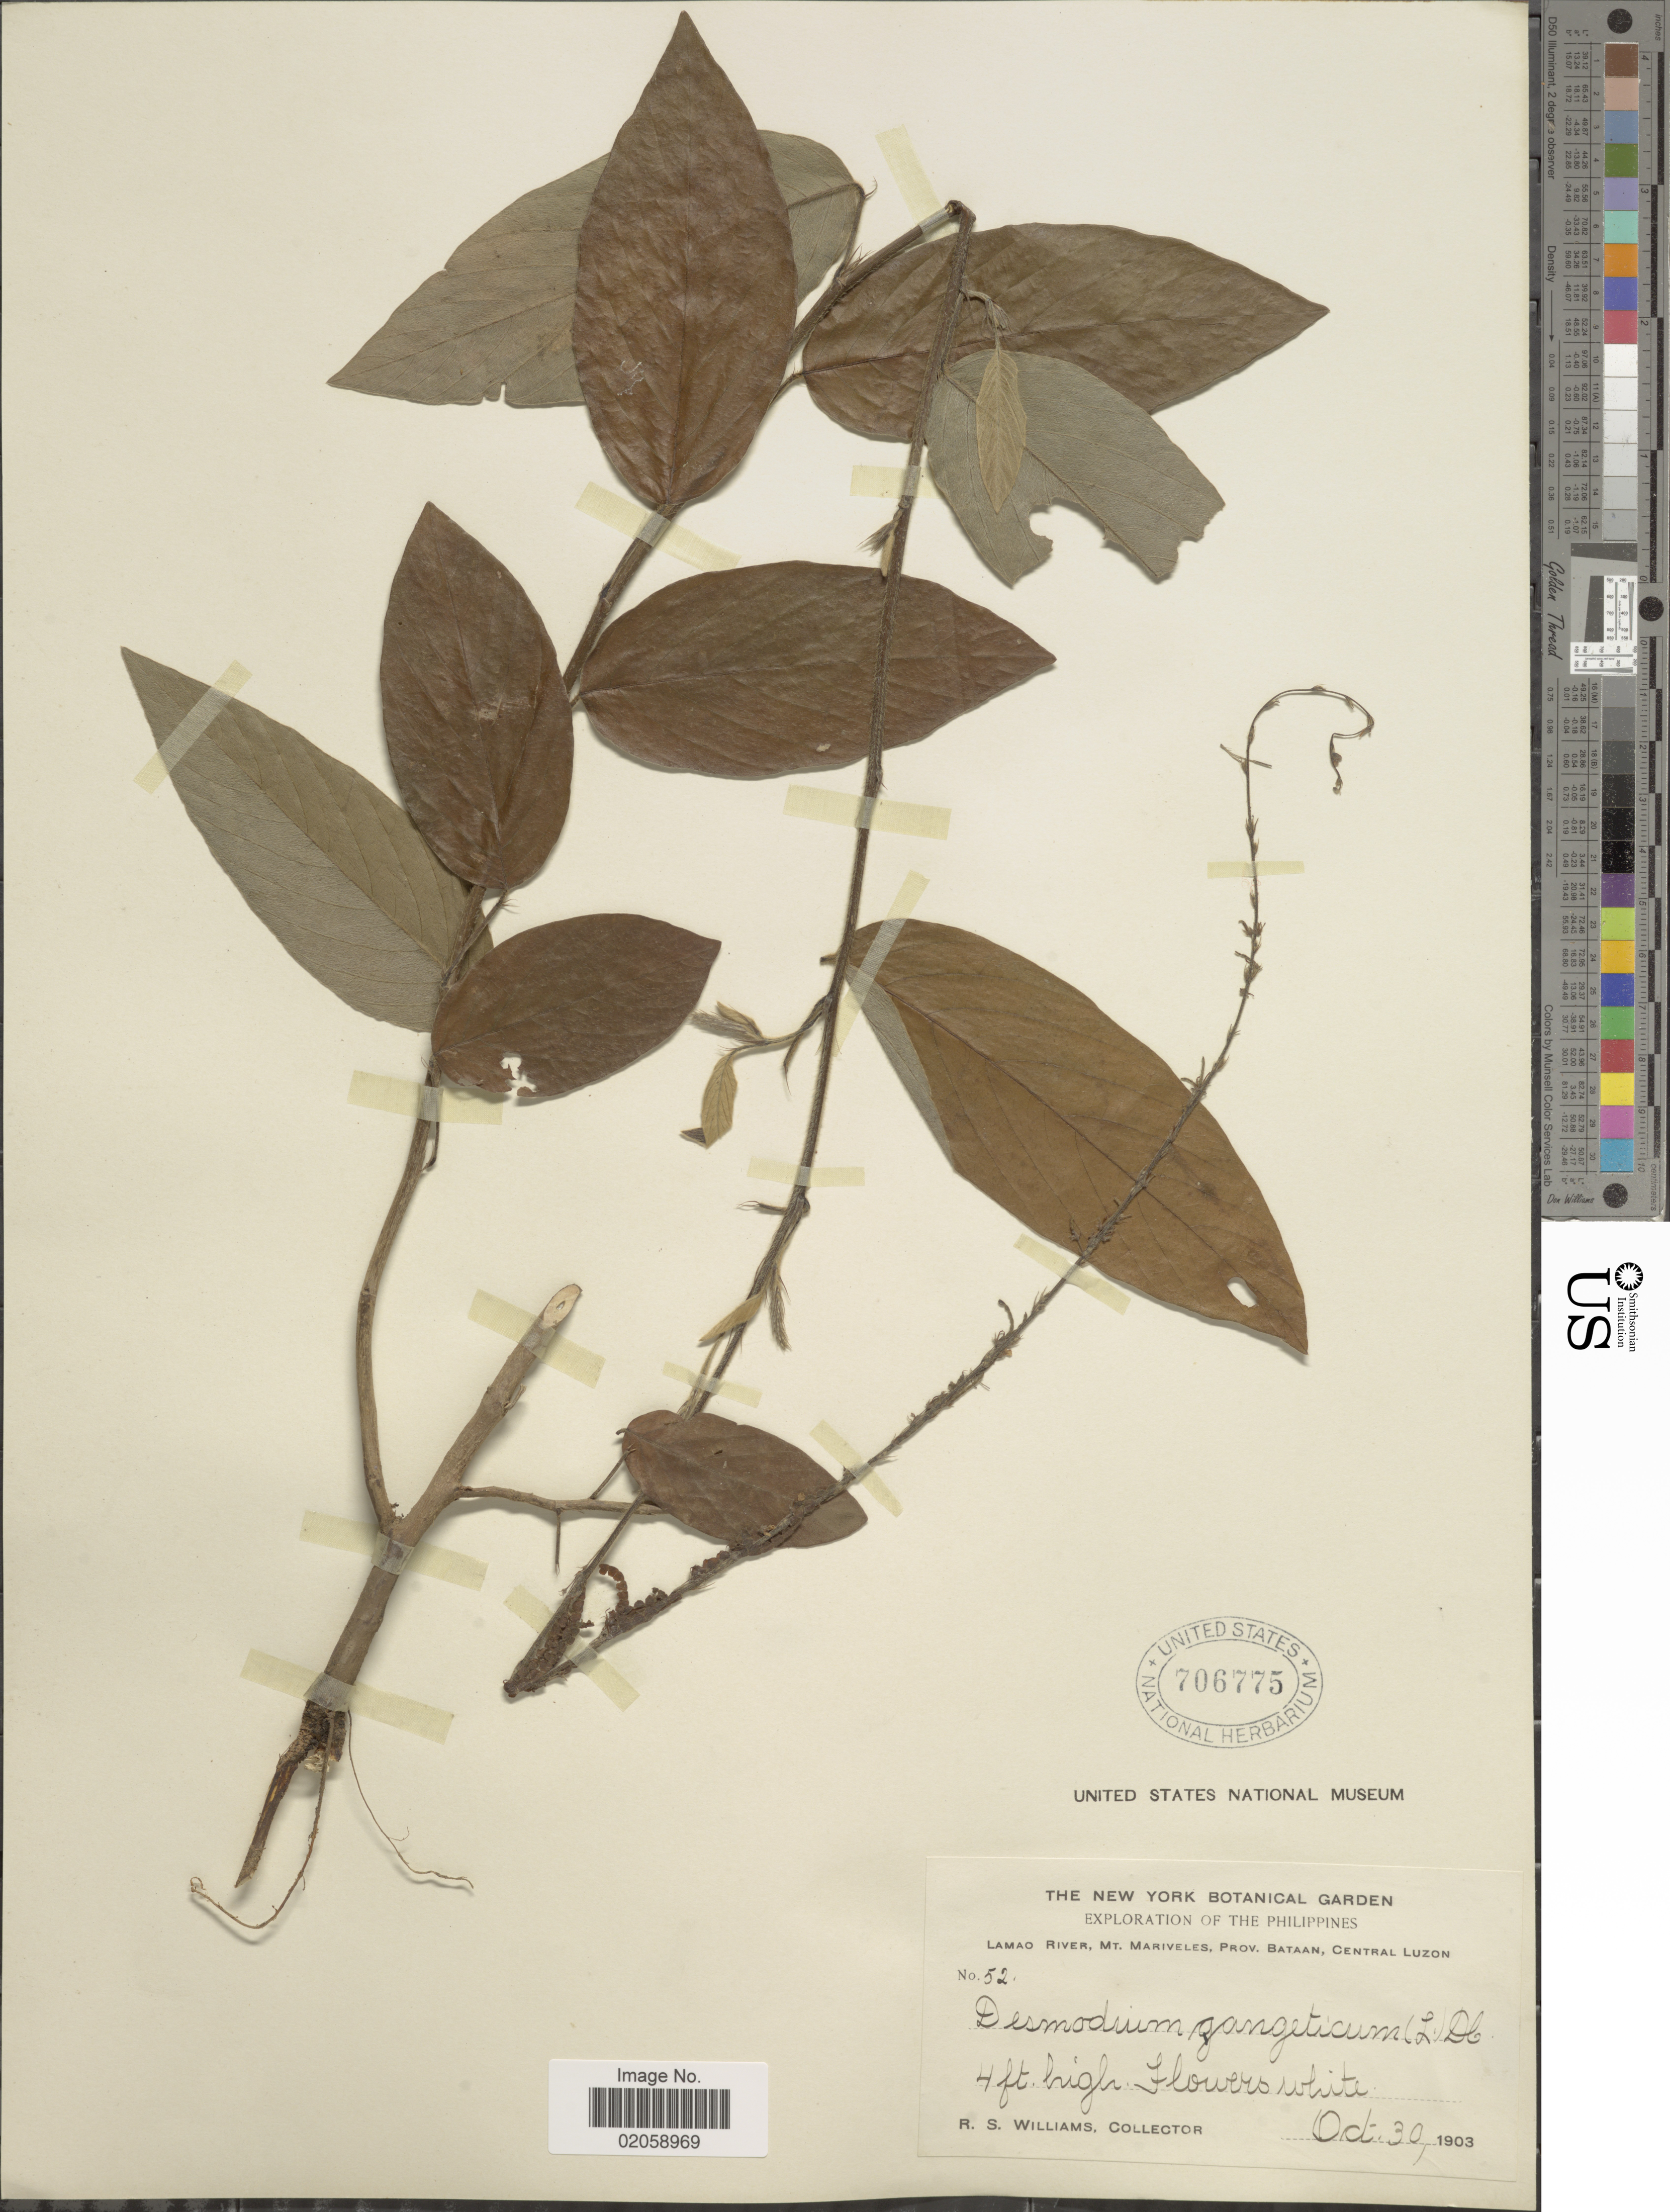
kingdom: Plantae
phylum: Tracheophyta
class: Magnoliopsida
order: Fabales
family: Fabaceae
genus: Pleurolobus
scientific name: Pleurolobus gangeticus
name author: (L.) J. St.-Hil. ex H. Ohashi & K. Ohashi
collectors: R. S. Williams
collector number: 52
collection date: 1903-10-30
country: Philippines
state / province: Central Luzon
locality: Lamao River, Mt. Mariveles, Prov. Bataan, Central Luzon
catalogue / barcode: US 706775